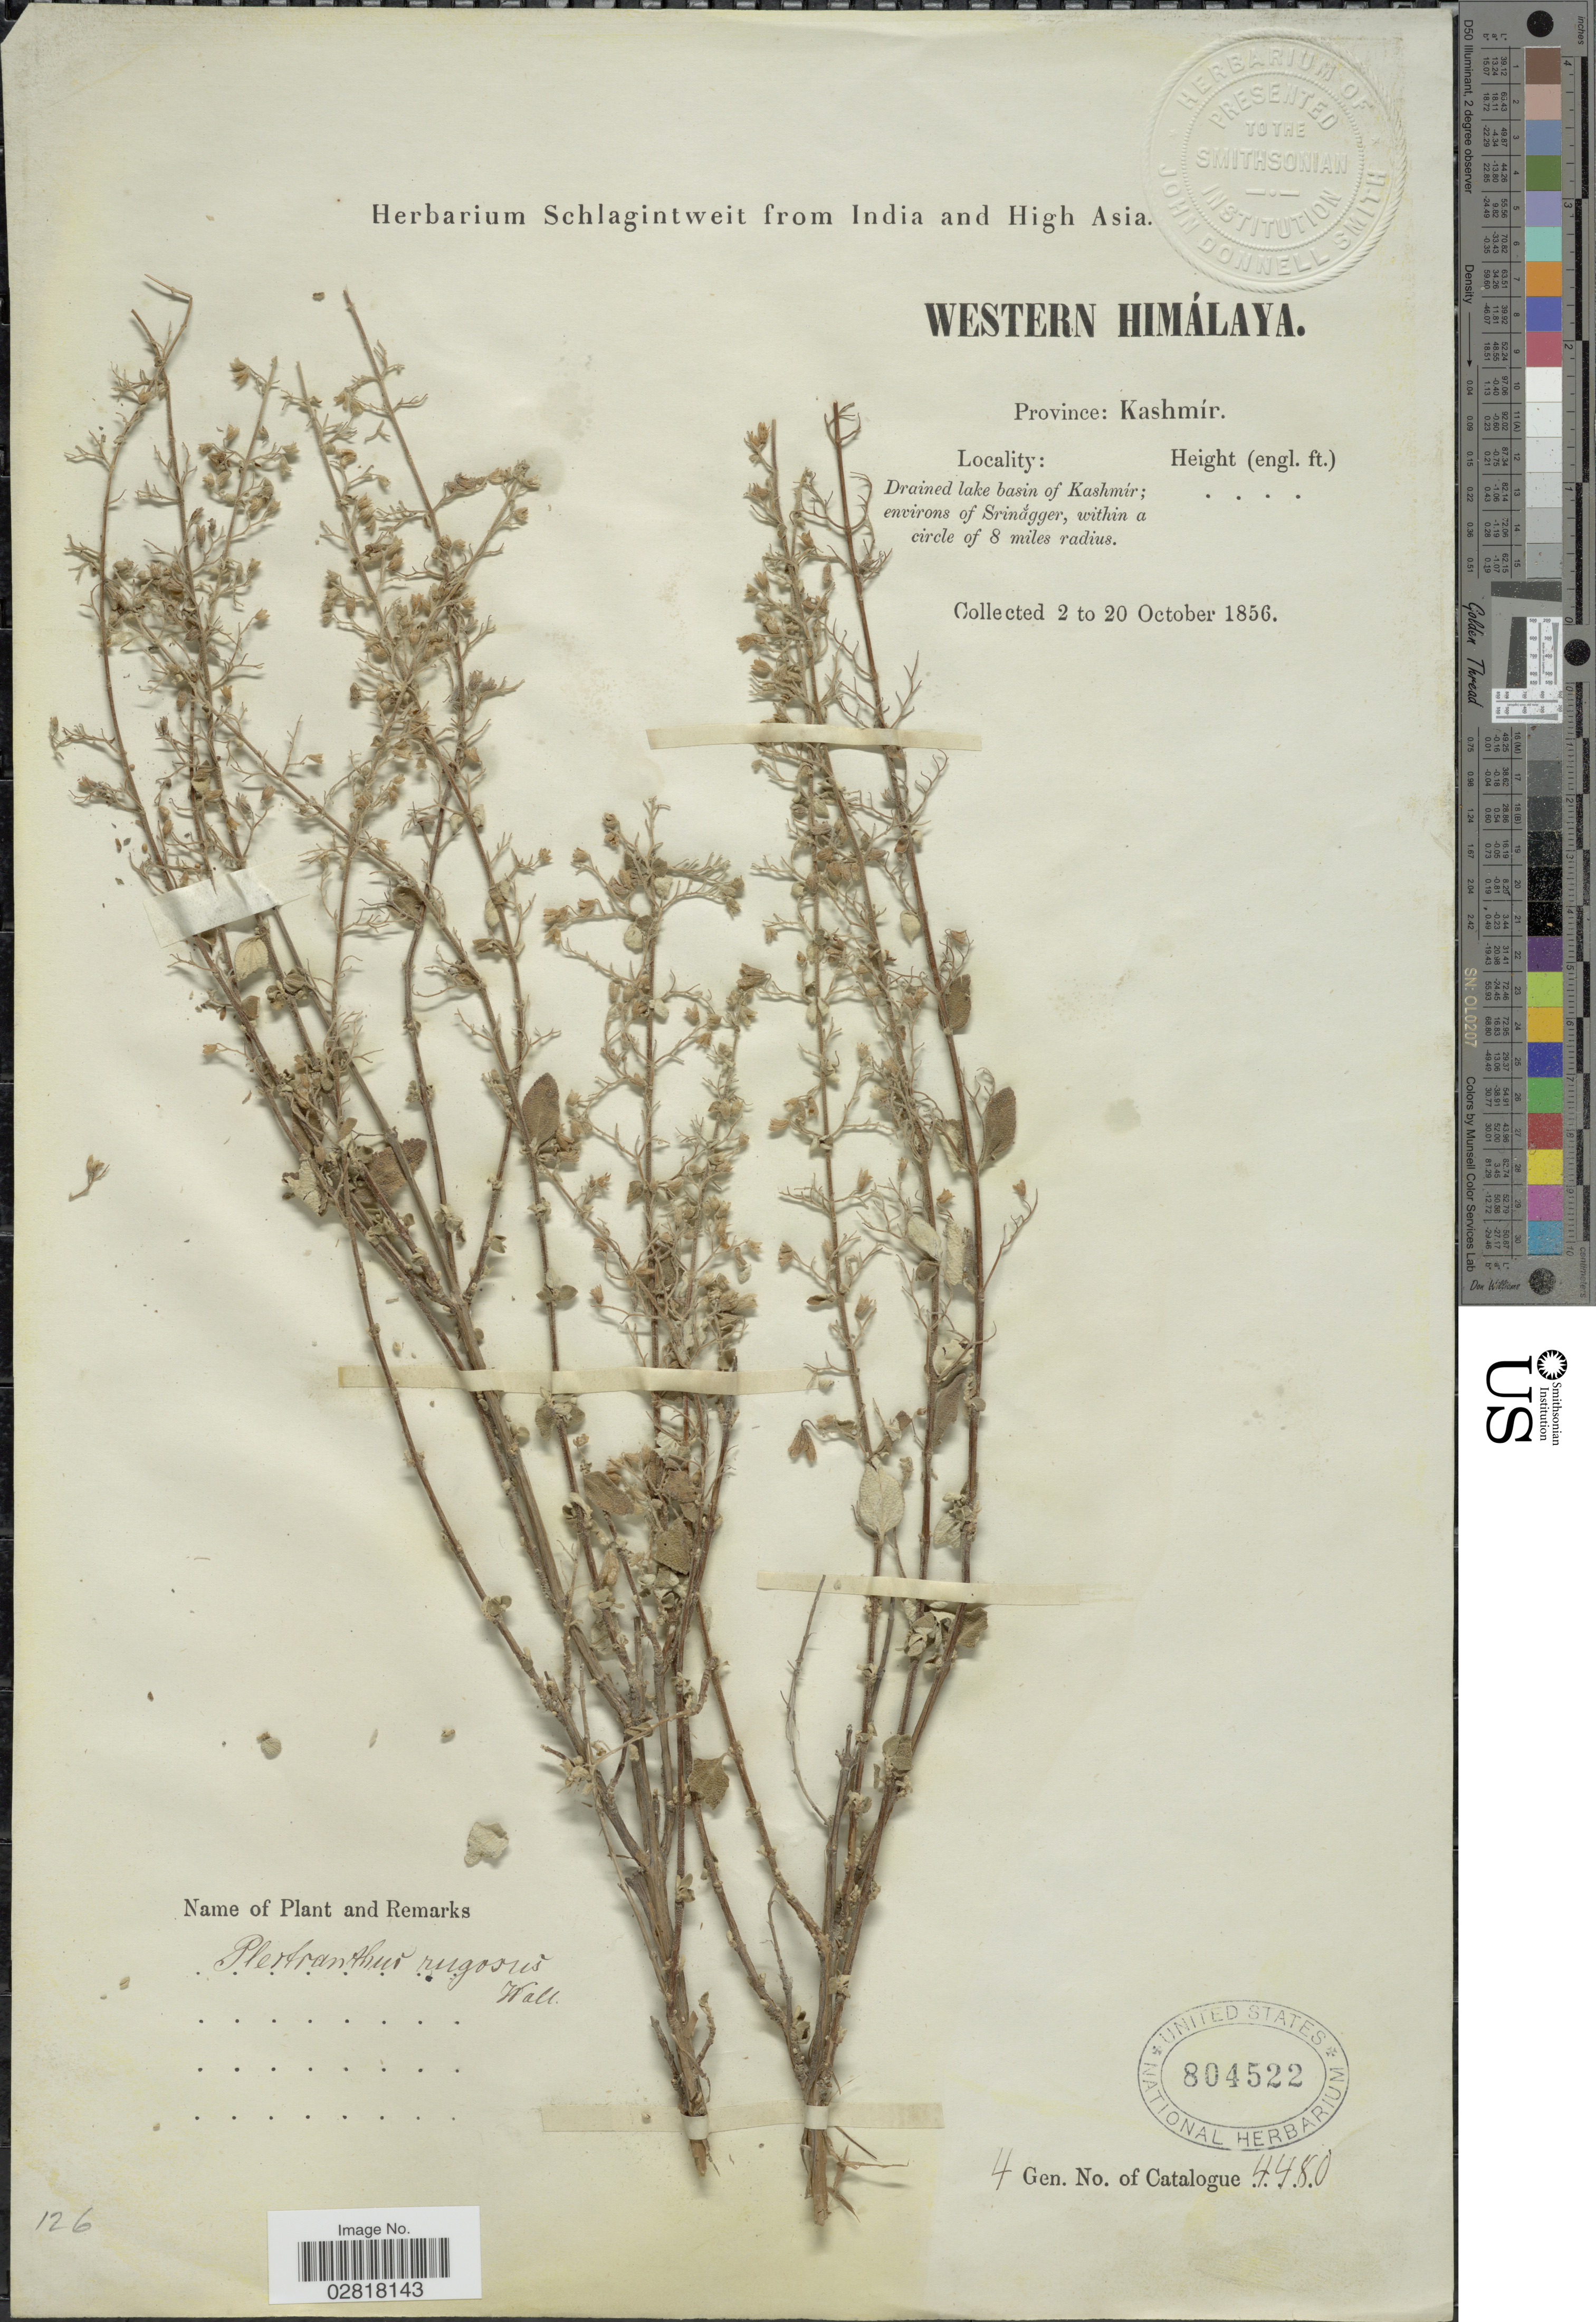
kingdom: Plantae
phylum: Tracheophyta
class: Magnoliopsida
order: Lamiales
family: Lamiaceae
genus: Plectranthus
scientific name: Plectranthus rugosus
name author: Wall. ex Benth.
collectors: ex herb. Schlagintweit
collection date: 1856-10-02/1856-10-20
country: India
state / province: Jammu and Kashmir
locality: Western Himálaya, Province: Kashmír, drained lake basin of Kashmír; environs of Srinagger, within a circle of 8 miles radius.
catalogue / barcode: US 804522